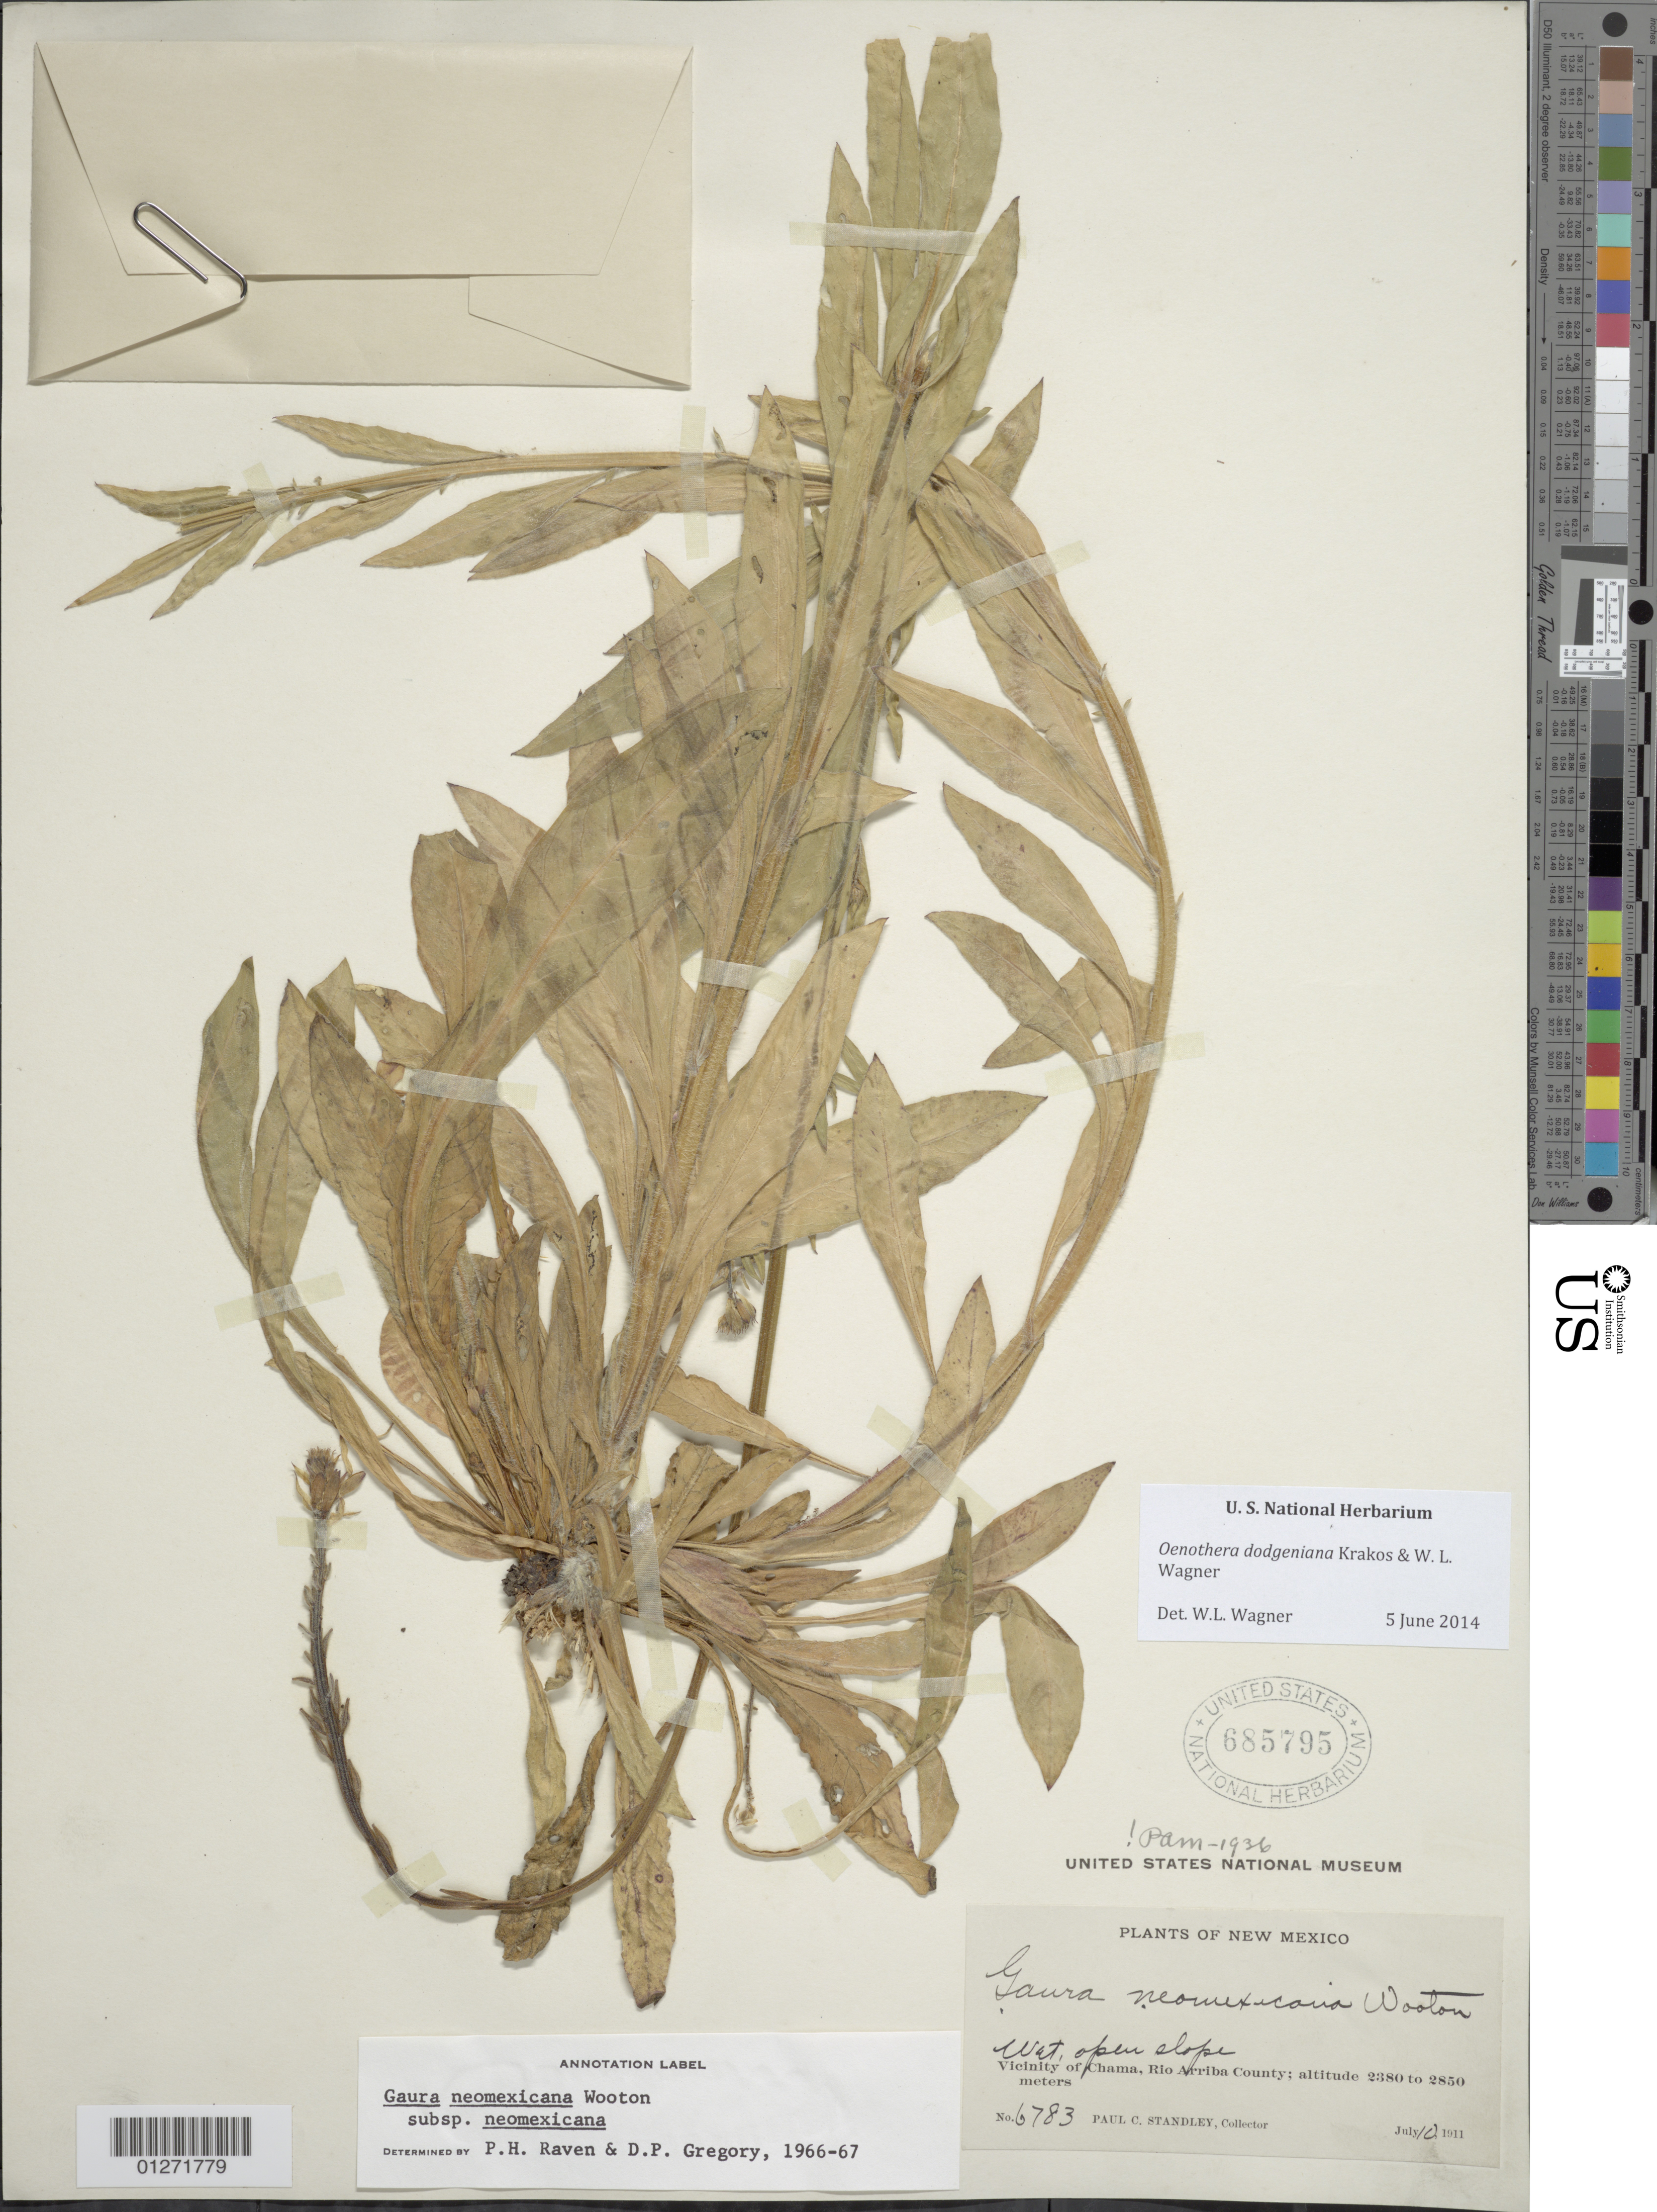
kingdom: Plantae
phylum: Tracheophyta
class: Magnoliopsida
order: Myrtales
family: Onagraceae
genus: Oenothera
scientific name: Oenothera dodgeniana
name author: Krakos & W.L. Wagner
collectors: P. C. Standley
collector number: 6783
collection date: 1911-07-10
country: United States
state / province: New Mexico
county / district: Rio Arriba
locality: vicinity of Chama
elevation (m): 2380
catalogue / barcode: US 685795